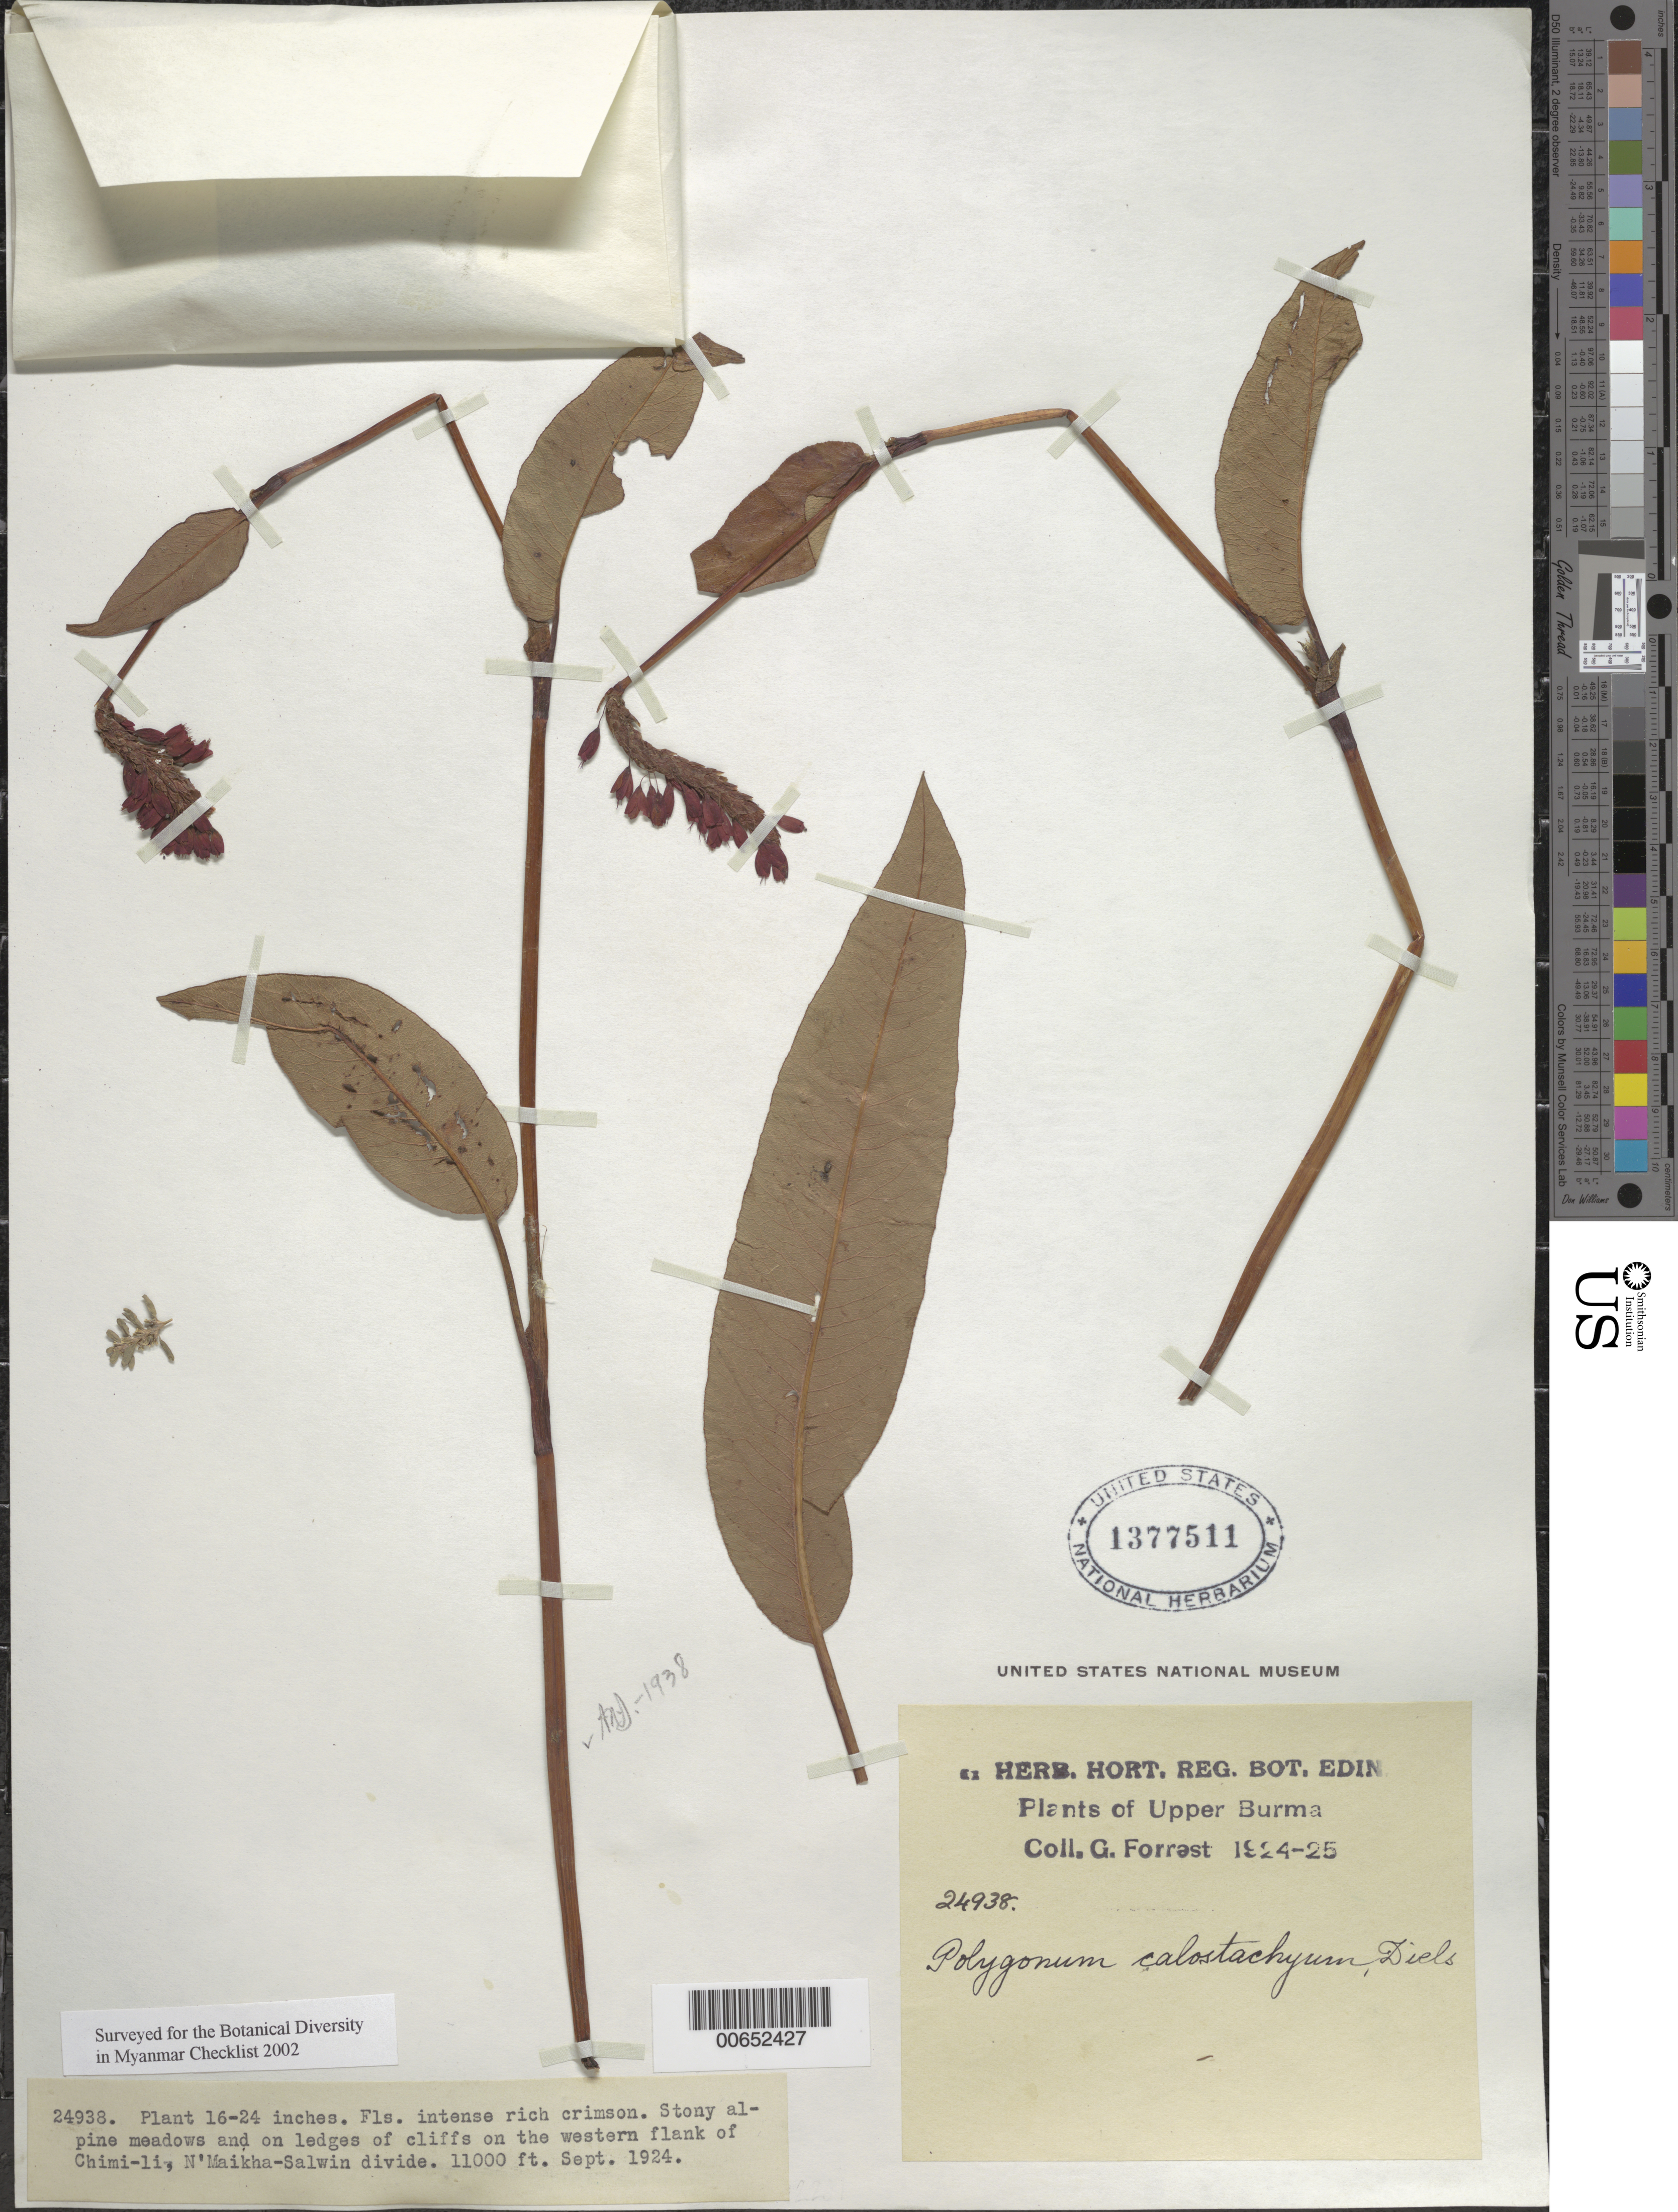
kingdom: Plantae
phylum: Tracheophyta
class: Magnoliopsida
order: Caryophyllales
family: Polygonaceae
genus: Polygonum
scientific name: Polygonum calostachyum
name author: Diels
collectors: G. Forrest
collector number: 25938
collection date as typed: Sep 1924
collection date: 1924-09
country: Myanmar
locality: Upper Burma, W flank of N'Maikha-Salwin Divide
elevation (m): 3658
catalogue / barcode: US 1377511